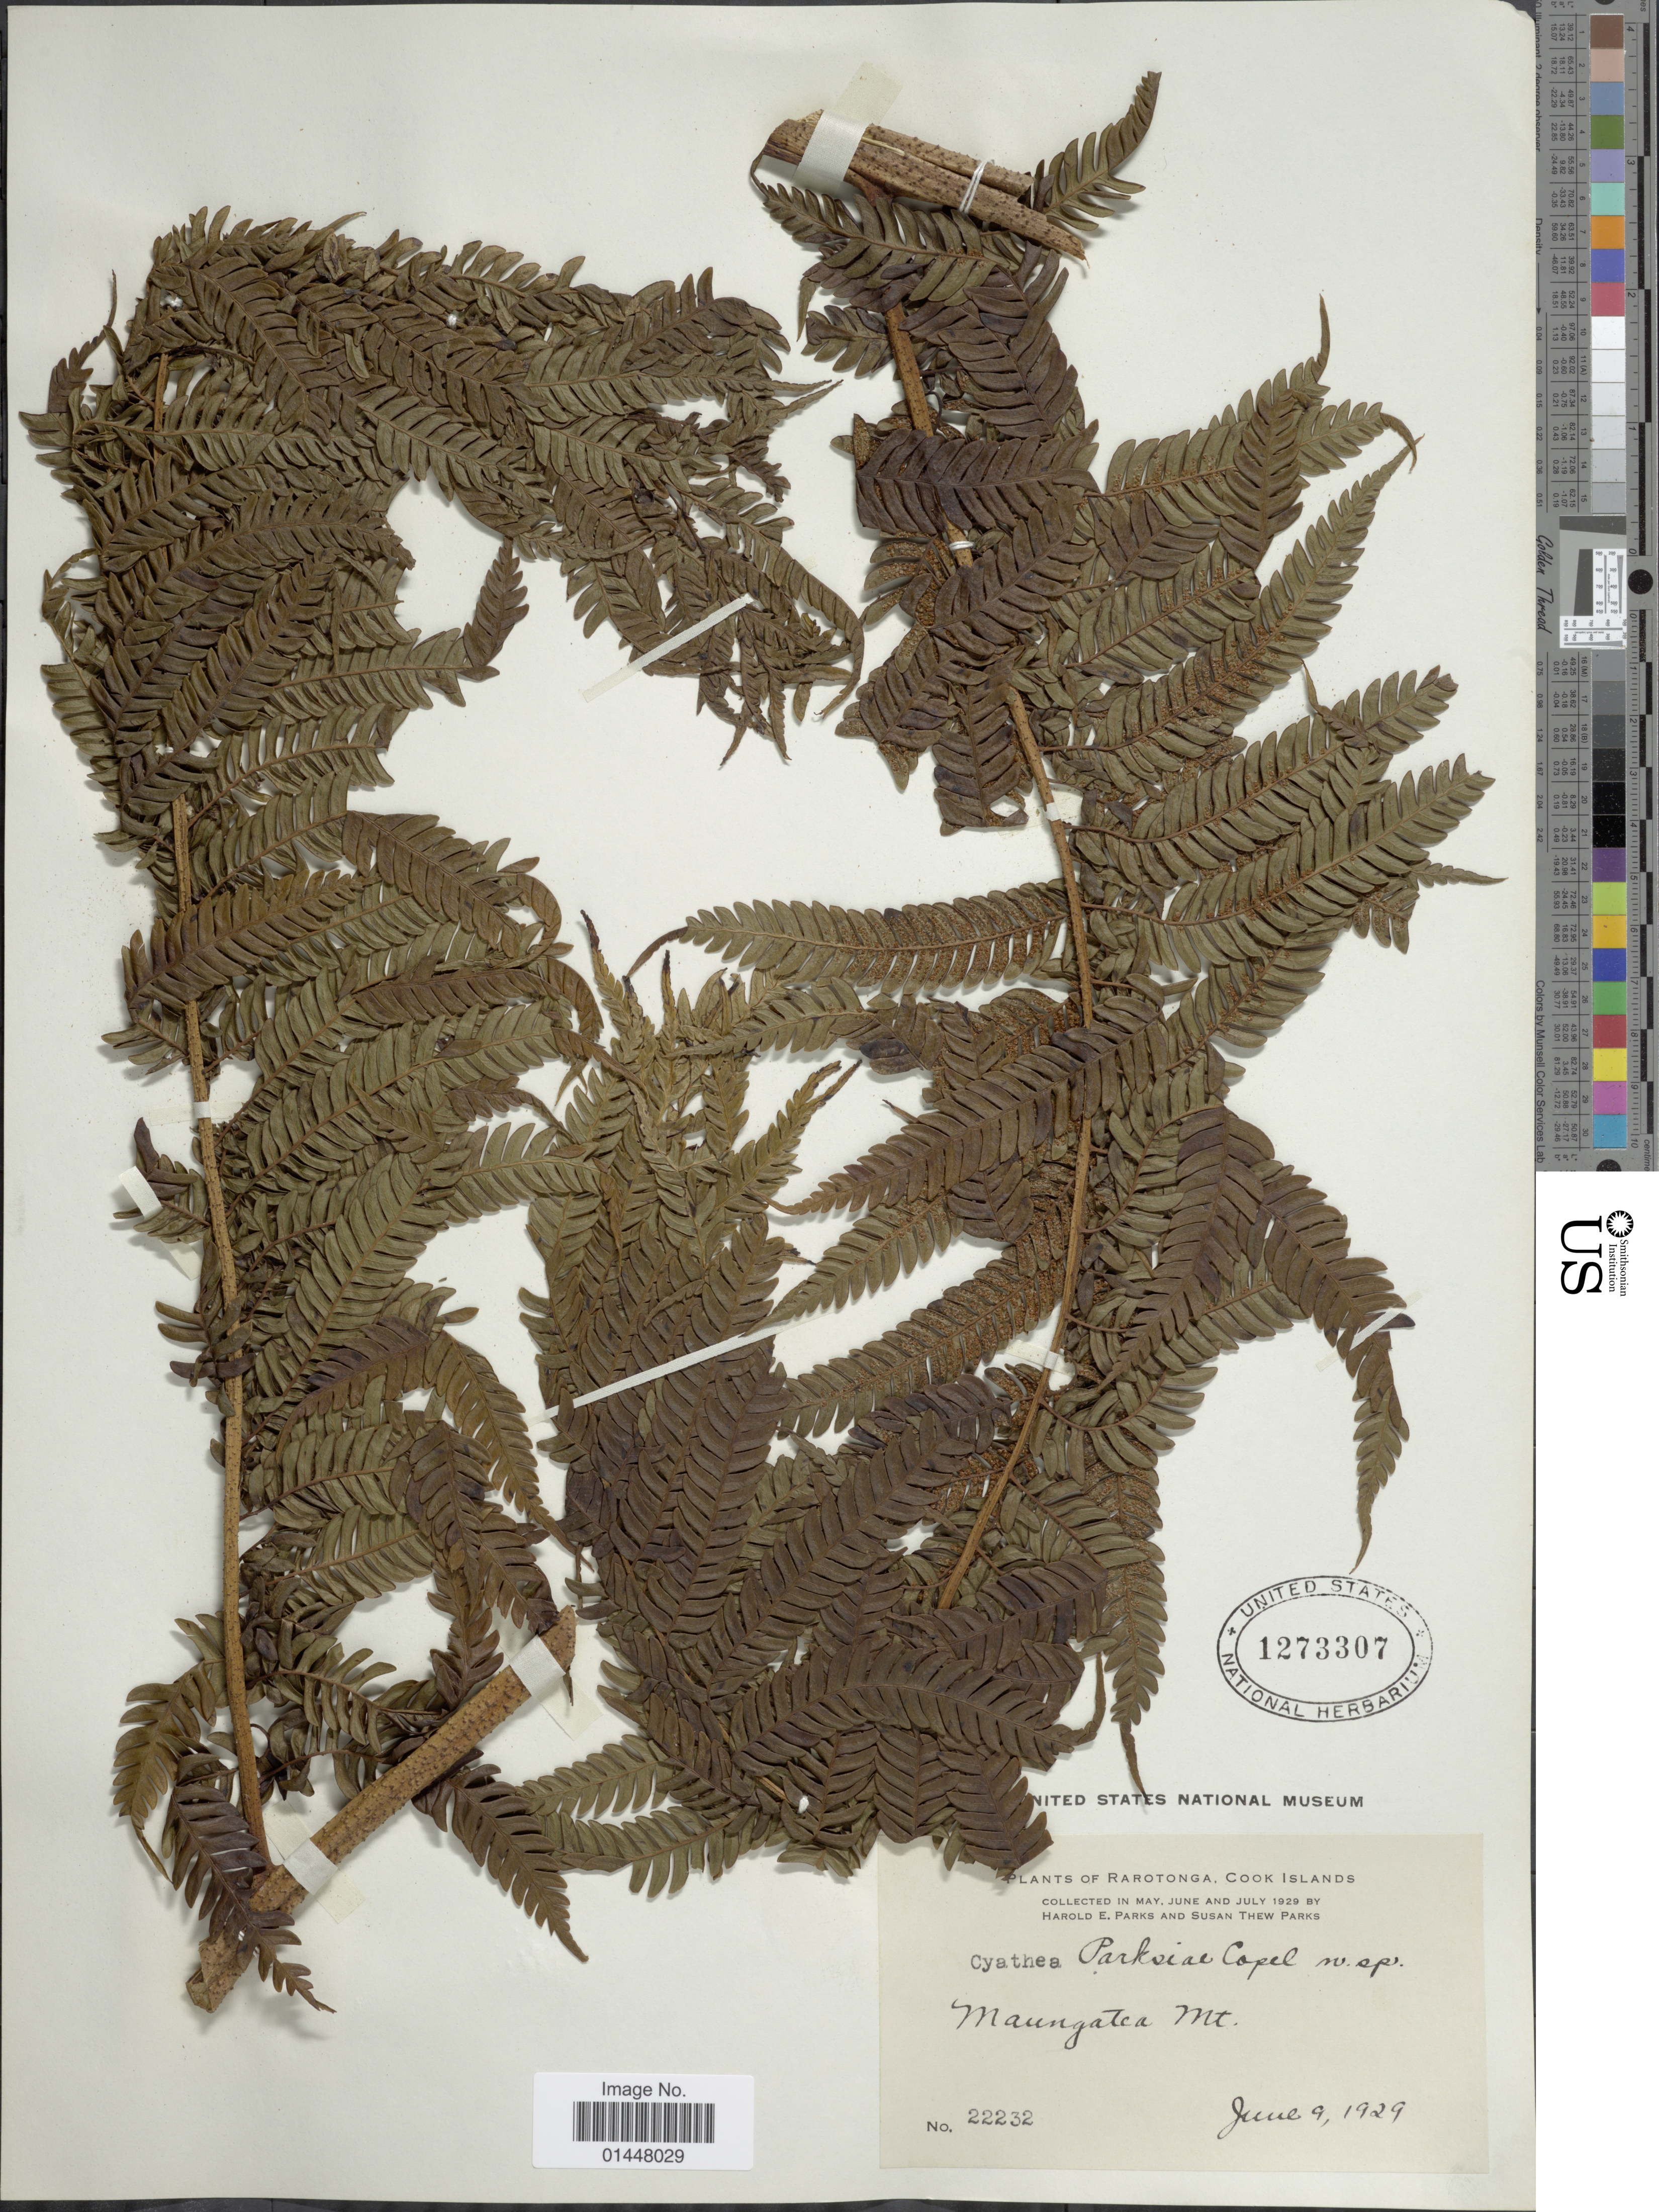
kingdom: Plantae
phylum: Tracheophyta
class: Polypodiopsida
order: Cyatheales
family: Cyatheaceae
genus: Sphaeropteris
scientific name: Sphaeropteris parksiae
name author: (Copel.) R.M. Tryon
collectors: H. E. Parks & S. Parks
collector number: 22232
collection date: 1929-07-09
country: Cook Islands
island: Rarotonga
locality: Rarotonga, Maungatea Mt.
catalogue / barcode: US 1273307